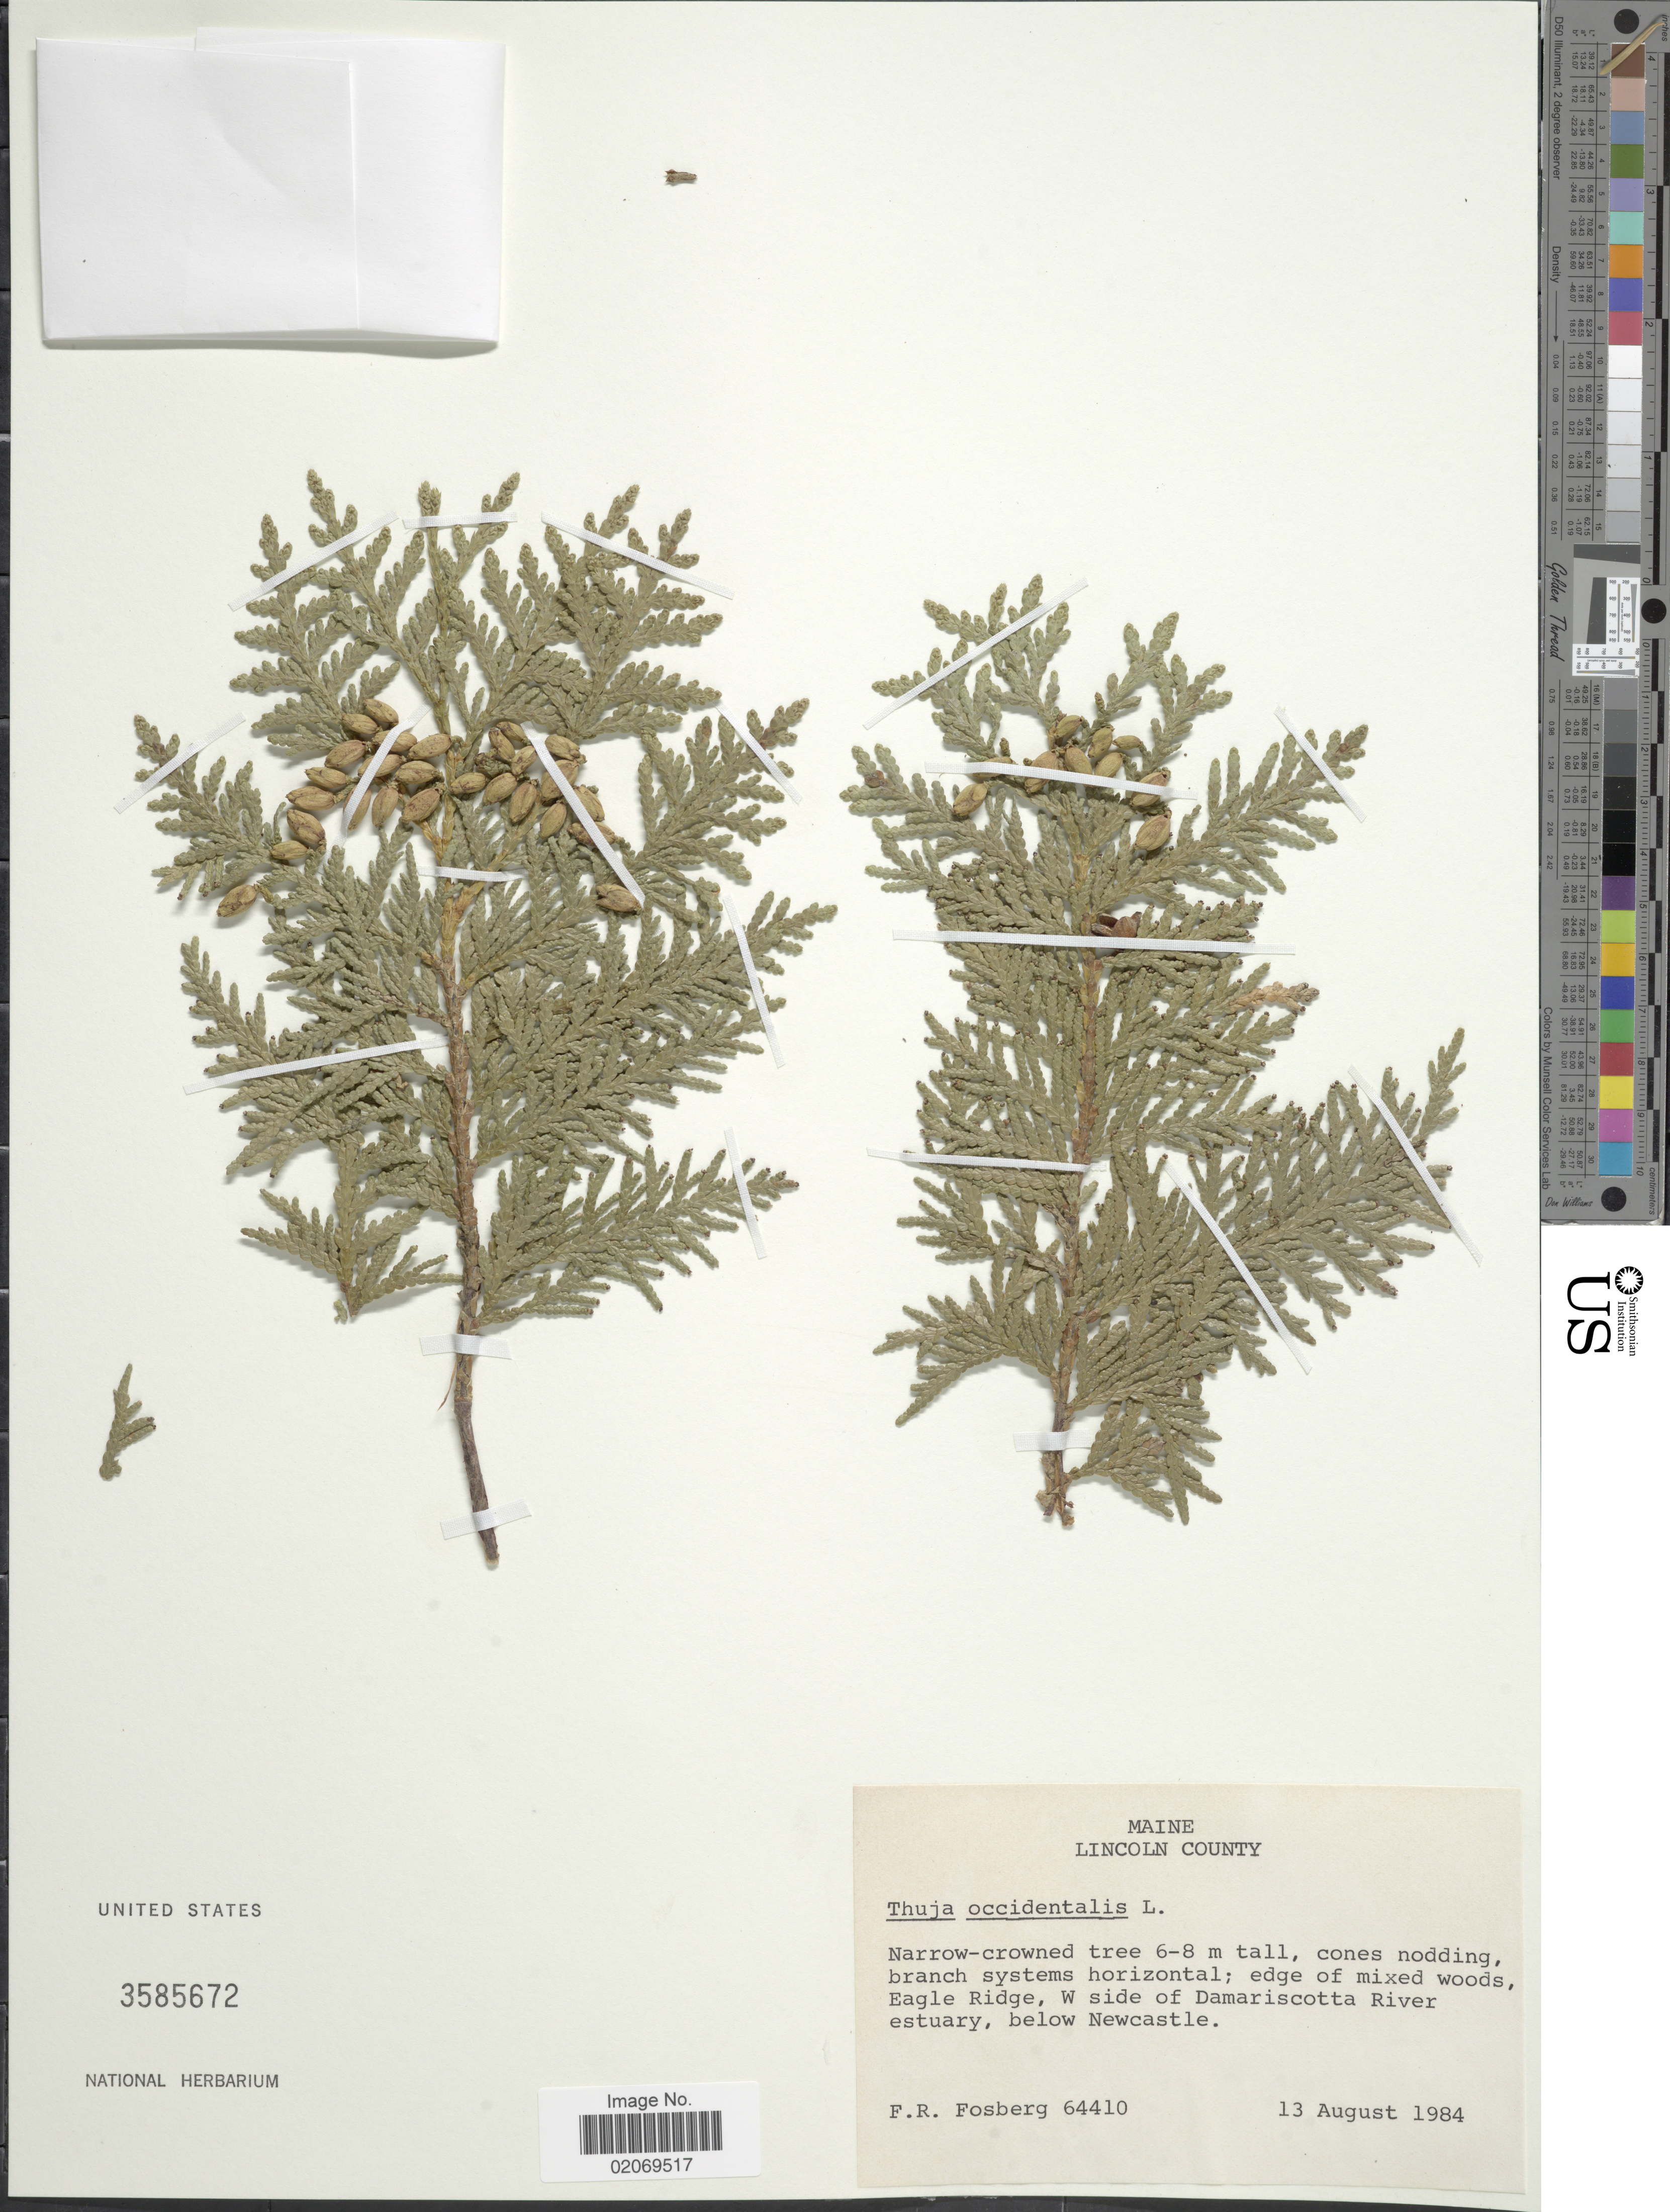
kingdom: Plantae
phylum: Tracheophyta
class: Pinopsida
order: Pinales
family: Cupressaceae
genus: Thuja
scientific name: Thuja occidentalis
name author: L.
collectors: F. R. Fosberg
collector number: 64410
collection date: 1984-08-13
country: United States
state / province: Maine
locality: Lincoln County; edge of mixed woods, Eagle Ridge, W side of Damariscotta River estuary, below Newcastle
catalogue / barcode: US 3585672